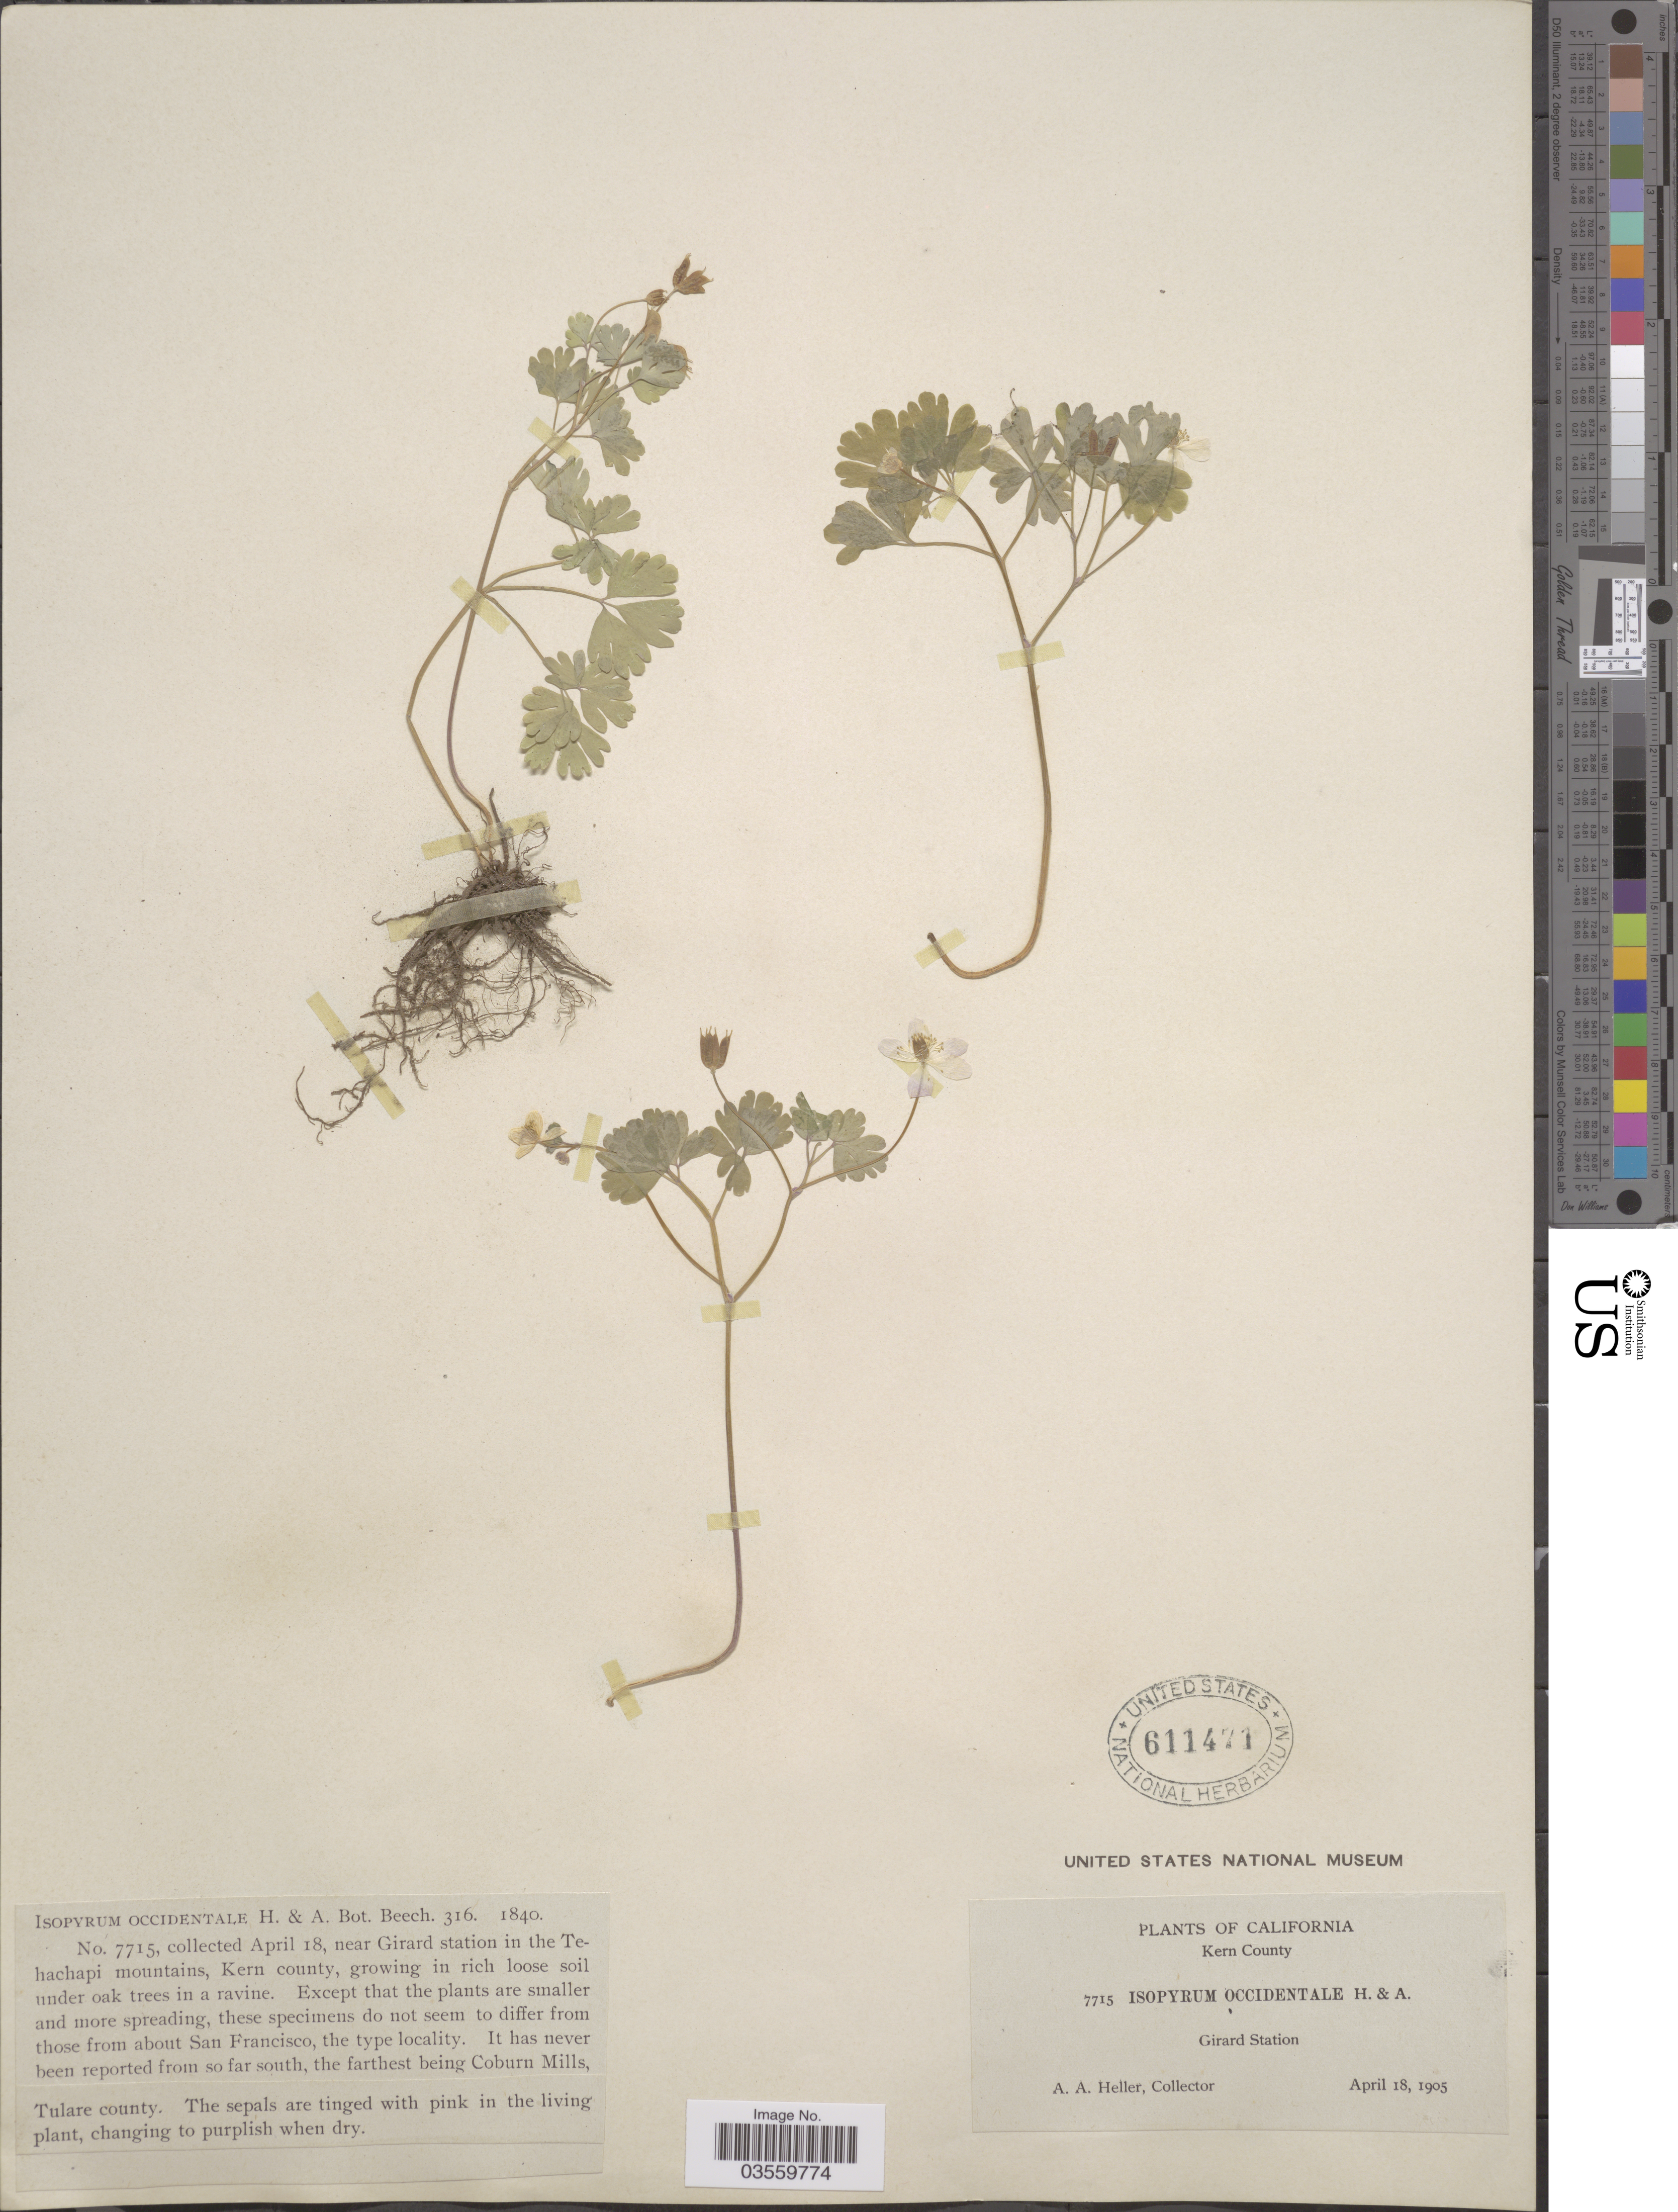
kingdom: Plantae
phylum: Tracheophyta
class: Magnoliopsida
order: Ranunculales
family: Ranunculaceae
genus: Enemion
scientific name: Enemion occidentale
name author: (Hook. & Arn.) J.R. Drumm. & Hutch.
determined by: Strong, Mark T., (BOT), Smithsonian Institution - National Museum of Natural History (UNITED STATES)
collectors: A. A. Heller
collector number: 7715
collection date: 1905-04-18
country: United States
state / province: California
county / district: Kern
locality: Kern County. Near Girard Station in the Tehachapi mountains.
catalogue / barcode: US 611471